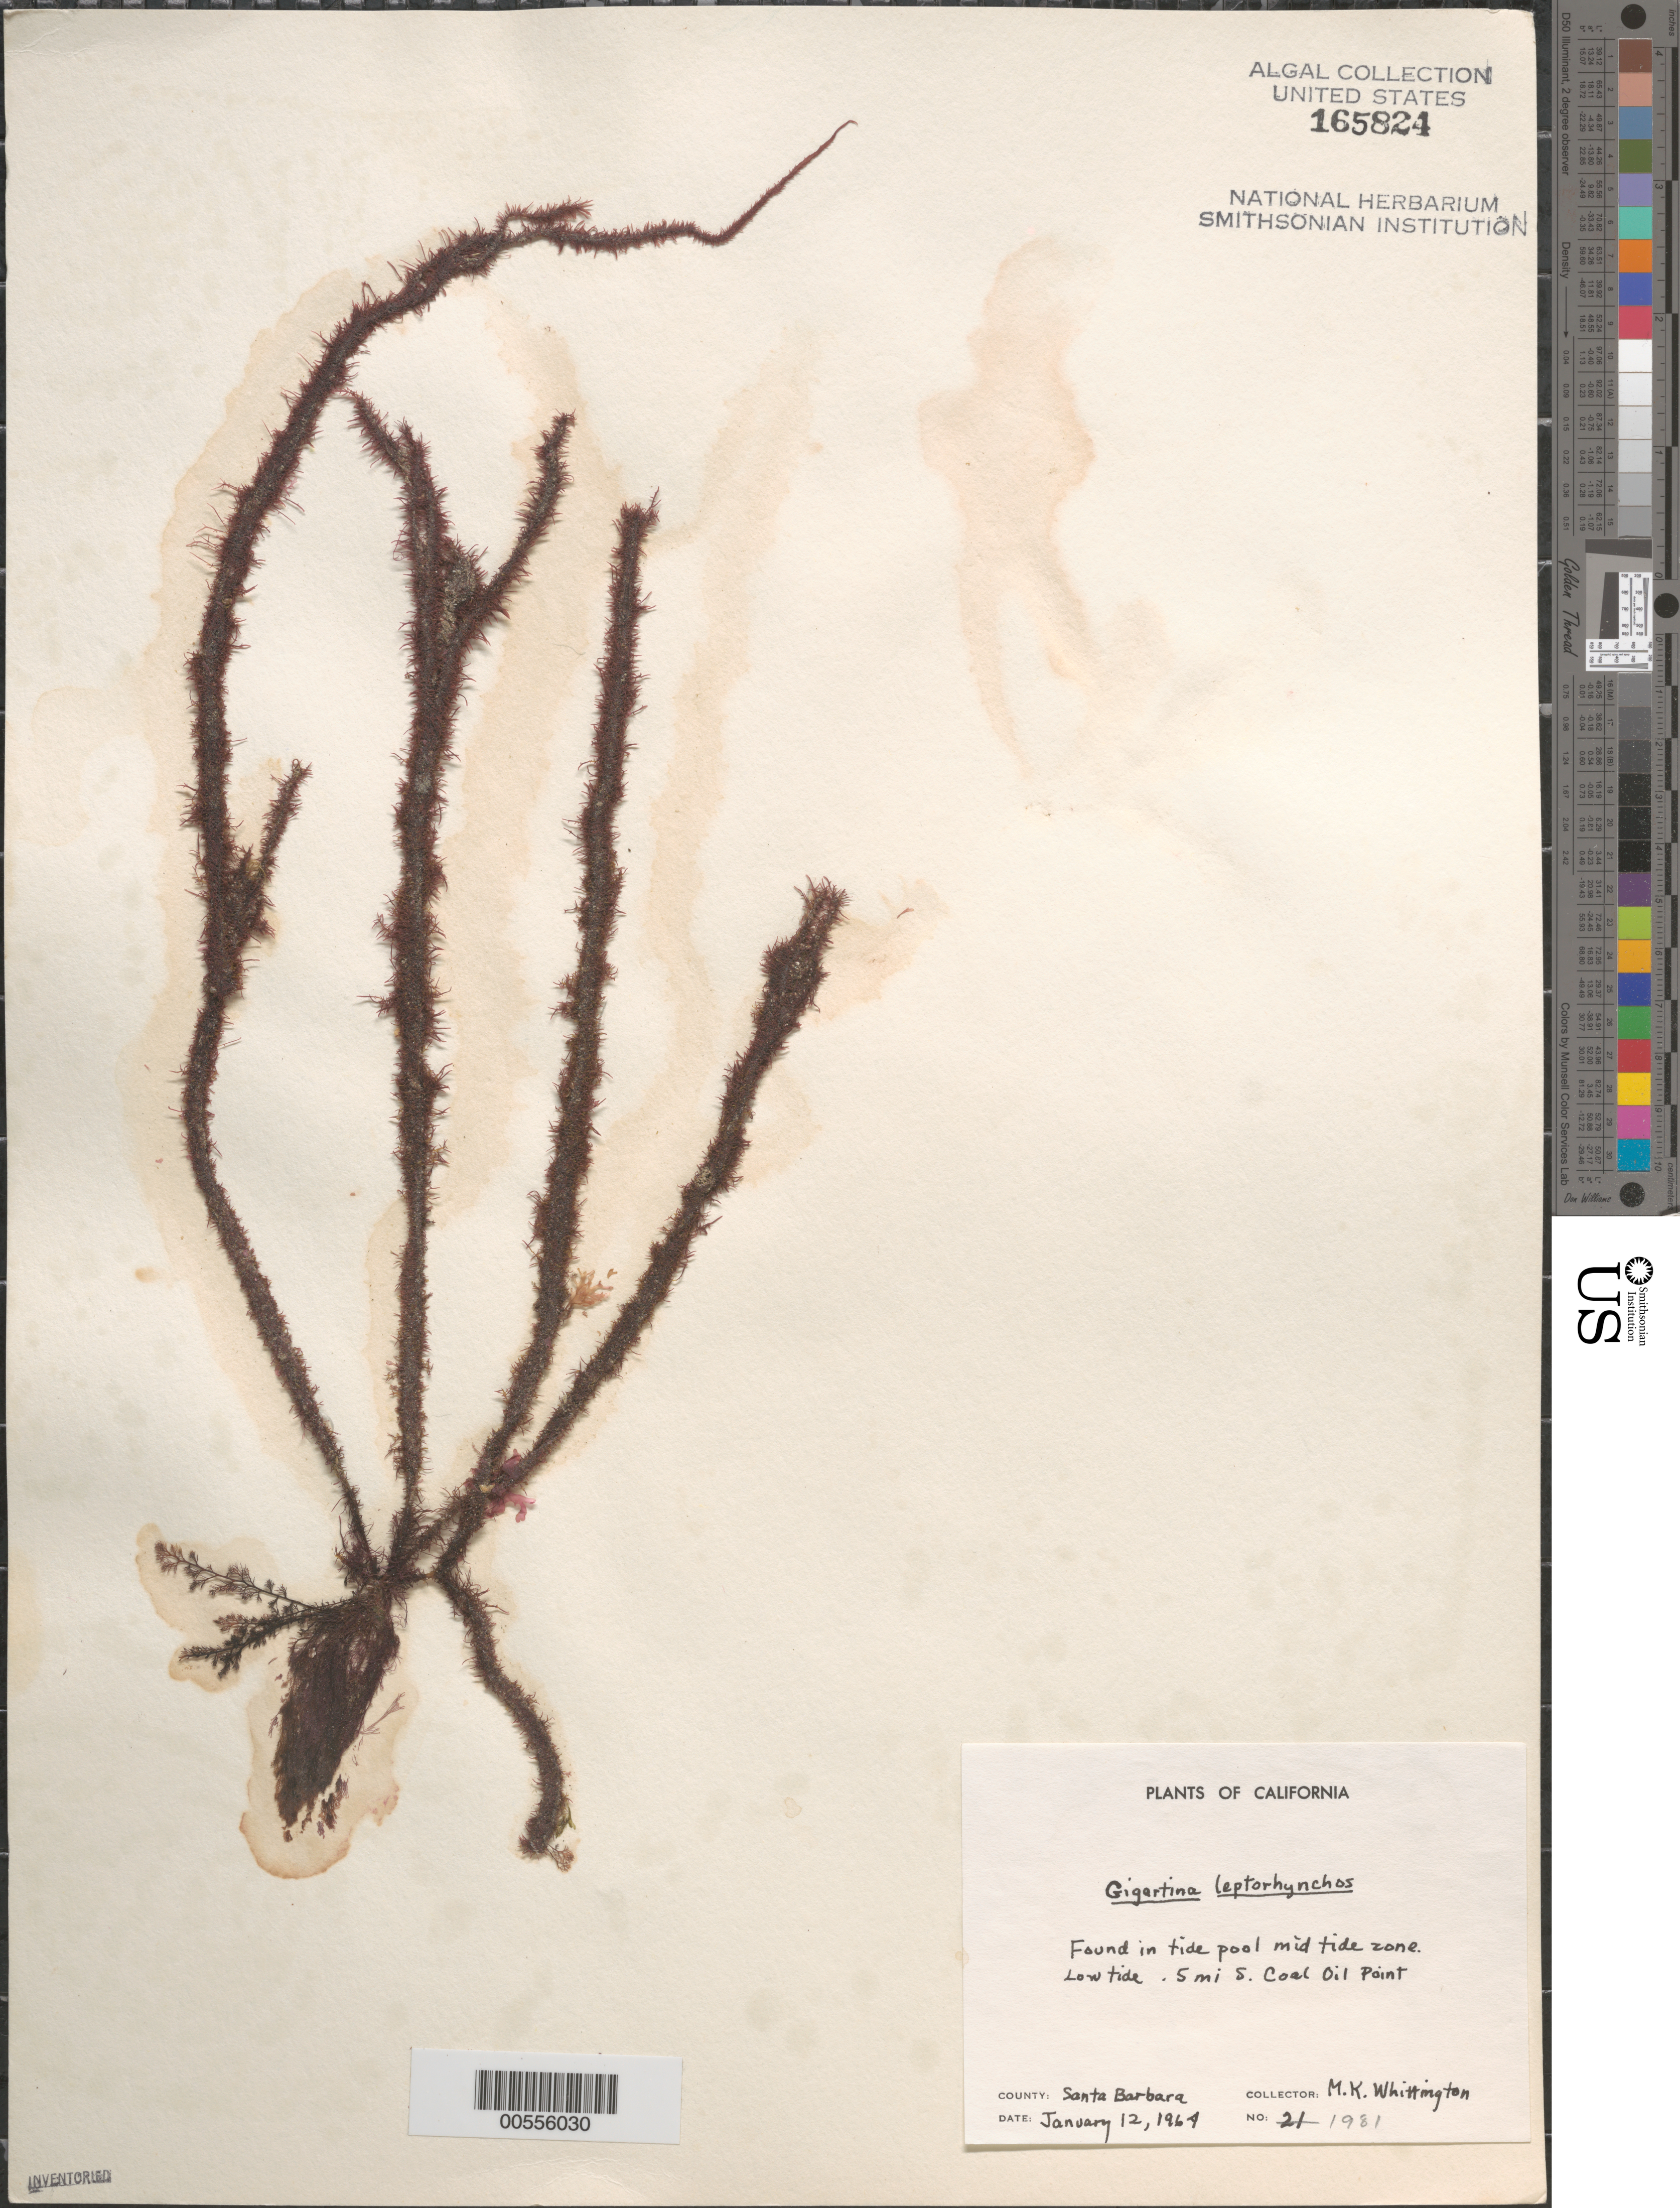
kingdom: Plantae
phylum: Rhodophyta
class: Florideophyceae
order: Gigartinales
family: Gigartinaceae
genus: Mazzaella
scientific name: Mazzaella leptorhynchos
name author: (J. Agardh) Leister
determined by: Algae name updating Project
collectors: M. Whittington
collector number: Neushul 1981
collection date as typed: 12 Jan 1964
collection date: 1964-01-12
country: United States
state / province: California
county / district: Santa Barbara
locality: .5 miles south of Coal Oil Point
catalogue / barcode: US 165824